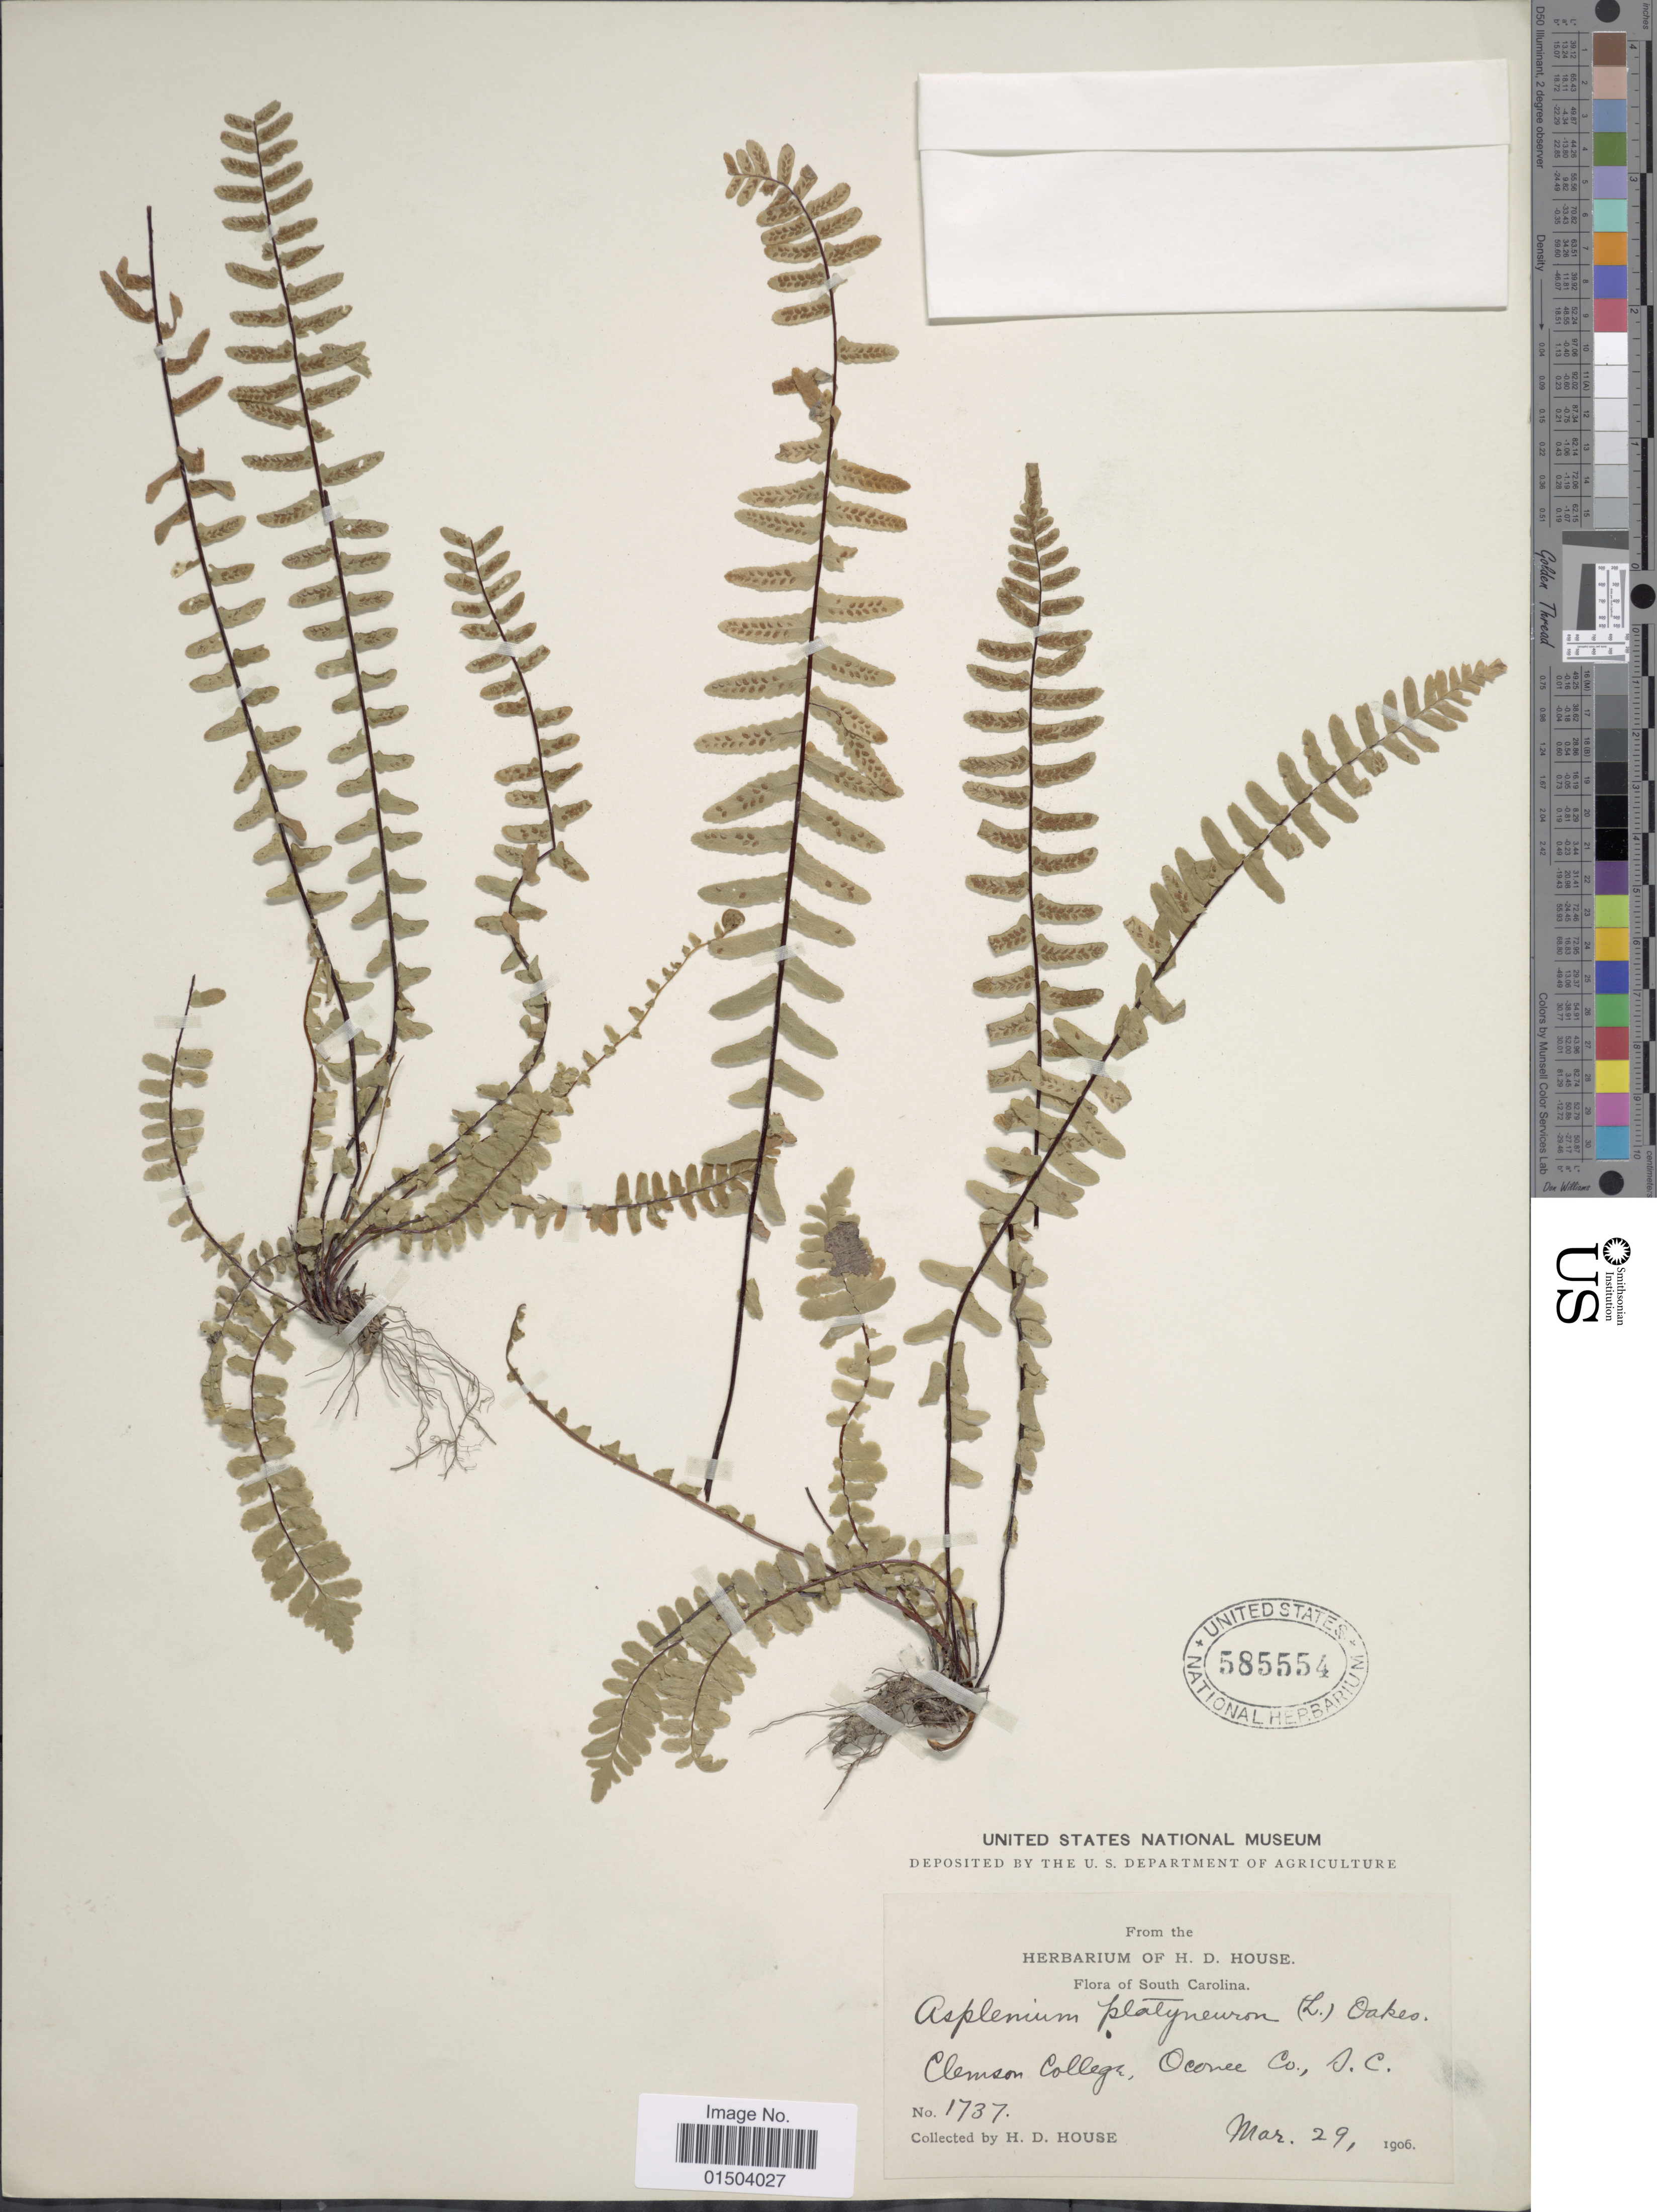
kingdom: Plantae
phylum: Tracheophyta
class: Polypodiopsida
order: Polypodiales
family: Aspleniaceae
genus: Asplenium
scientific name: Asplenium platyneuron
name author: (L.) Britton, Stearns & Poggenb.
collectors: H. D. House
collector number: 1737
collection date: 1906-03-29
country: United States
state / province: South Carolina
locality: Clemson College, Oconee Co.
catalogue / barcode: US 585554